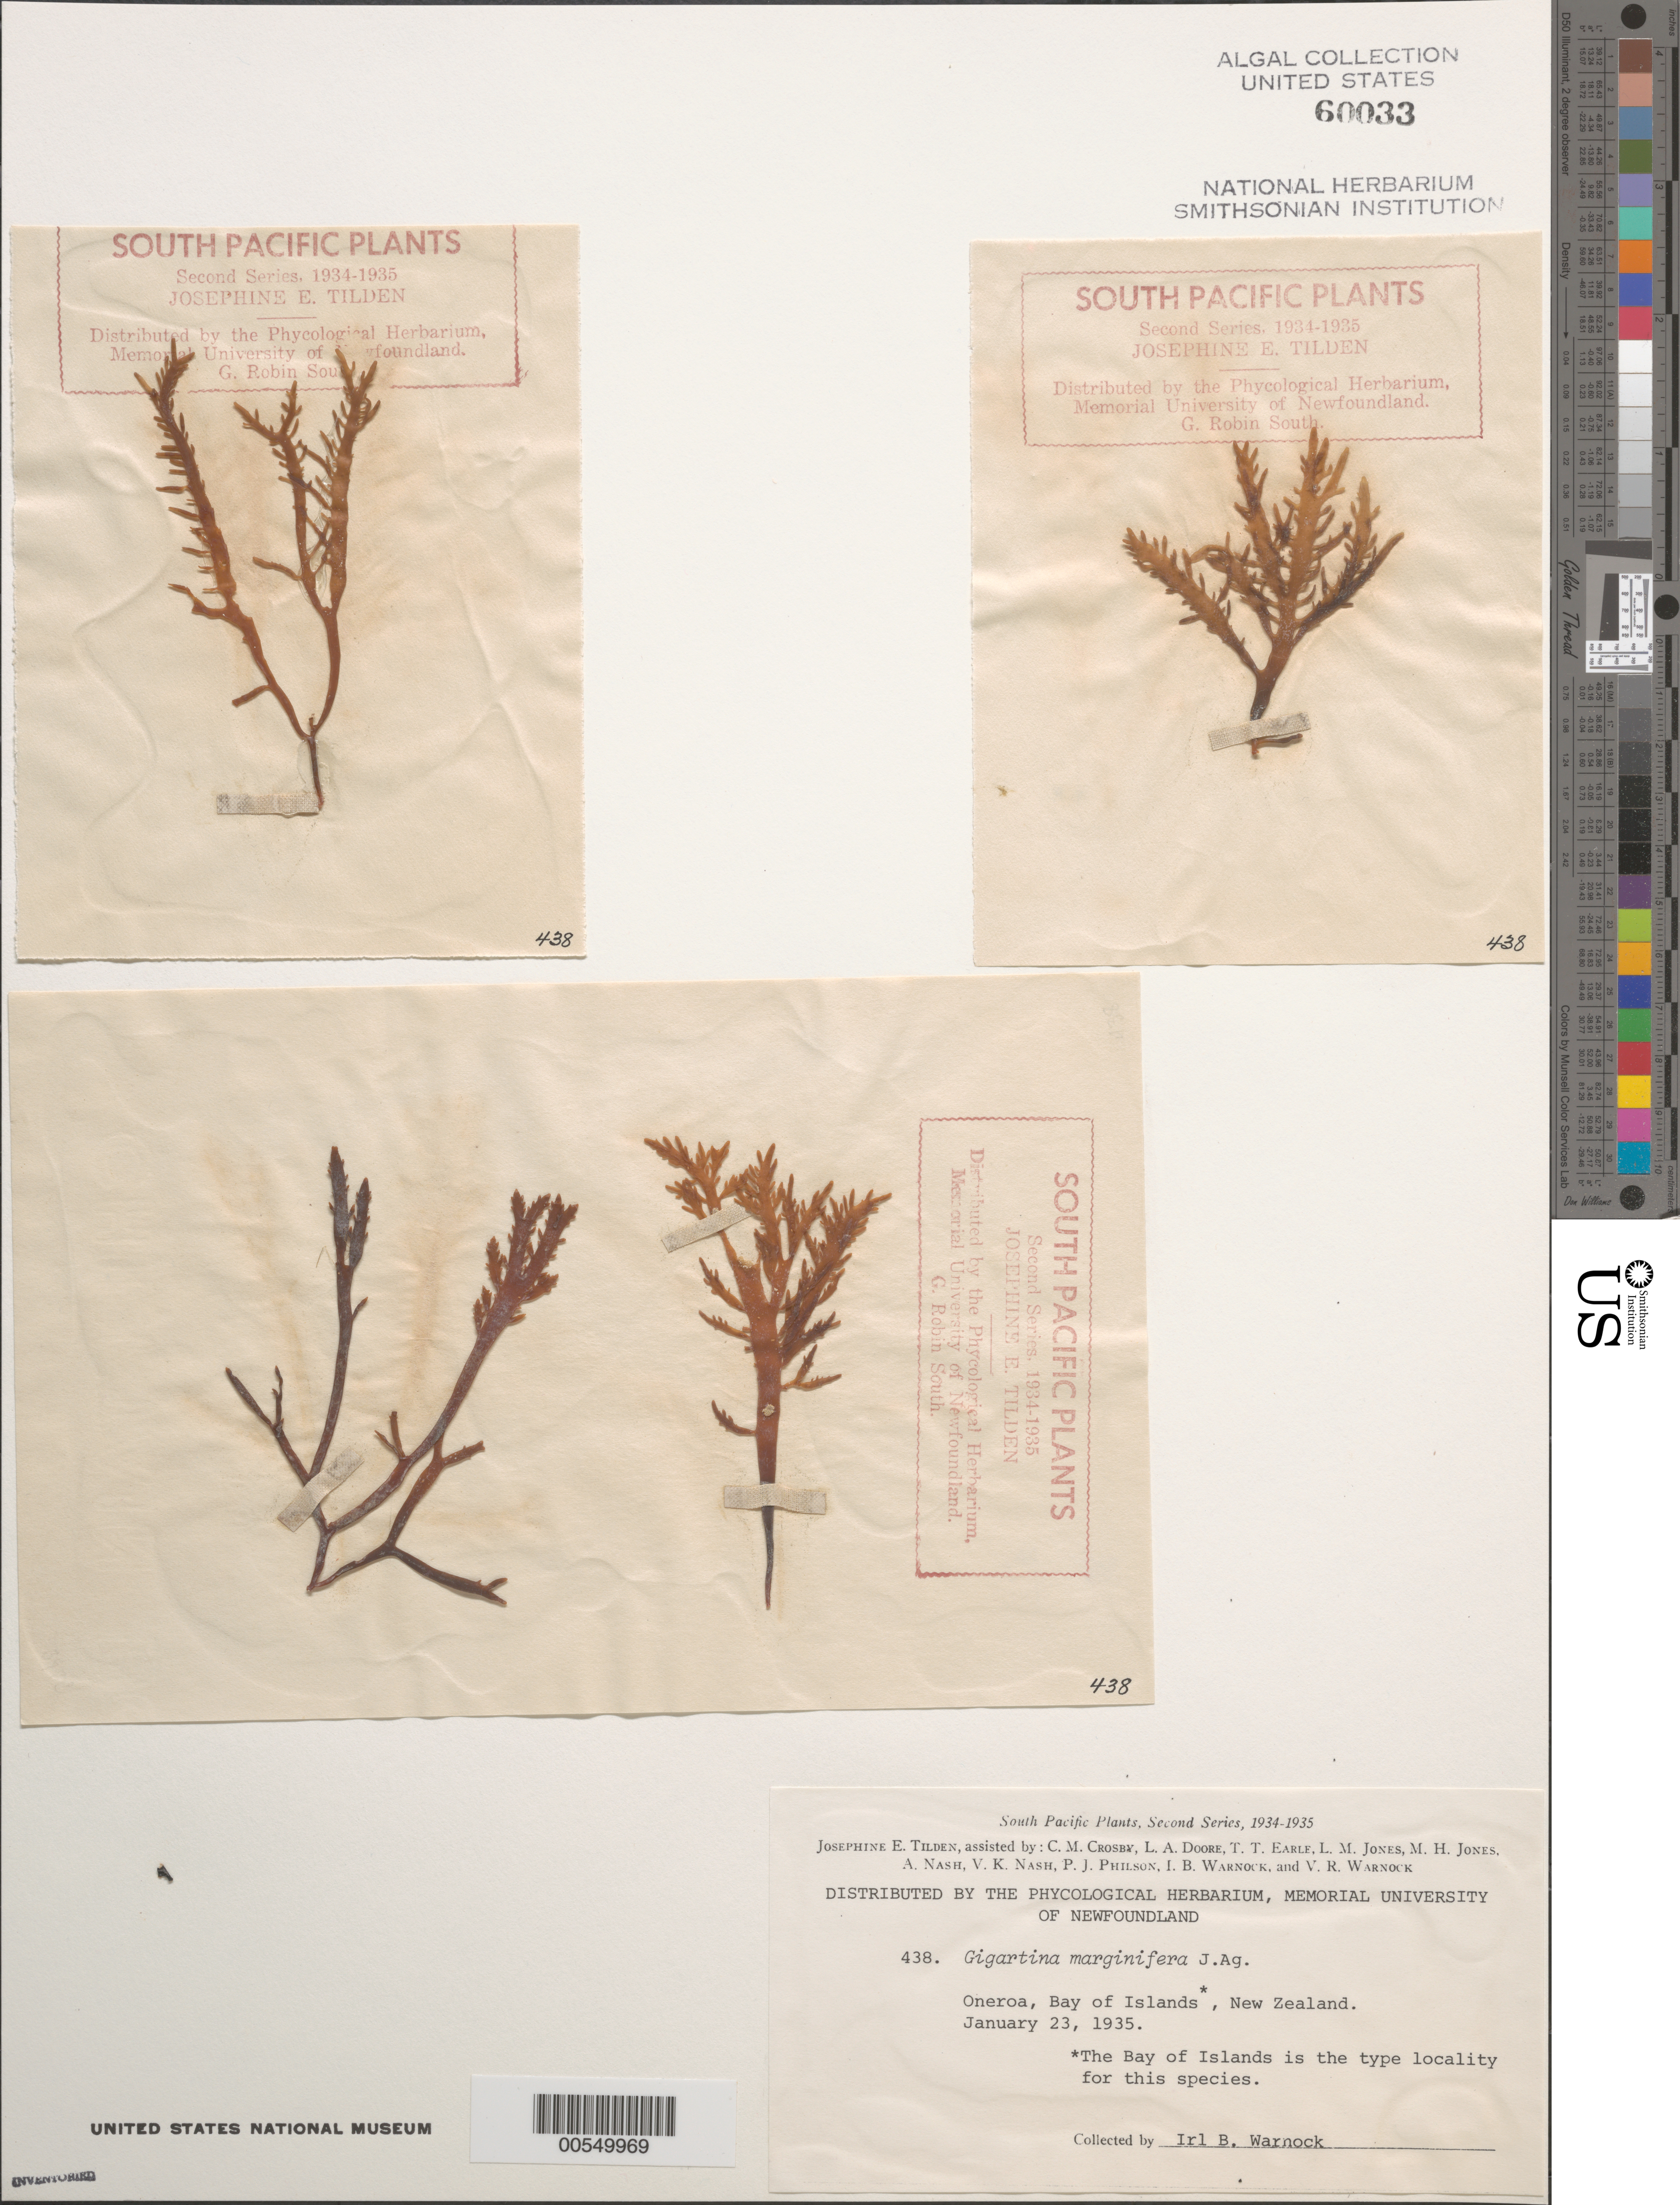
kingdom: Plantae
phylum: Rhodophyta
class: Florideophyceae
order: Gigartinales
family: Gigartinaceae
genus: Gigartina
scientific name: Gigartina marginifera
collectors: I. Warnock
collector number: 438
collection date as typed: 23 Jan 1935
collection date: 1935-01-23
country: New Zealand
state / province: Northland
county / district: Far North District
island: North Island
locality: Bay of Islands, Oneroa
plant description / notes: Tilden, South Pacific Plants, Second Series, 1934-1935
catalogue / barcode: US 60033